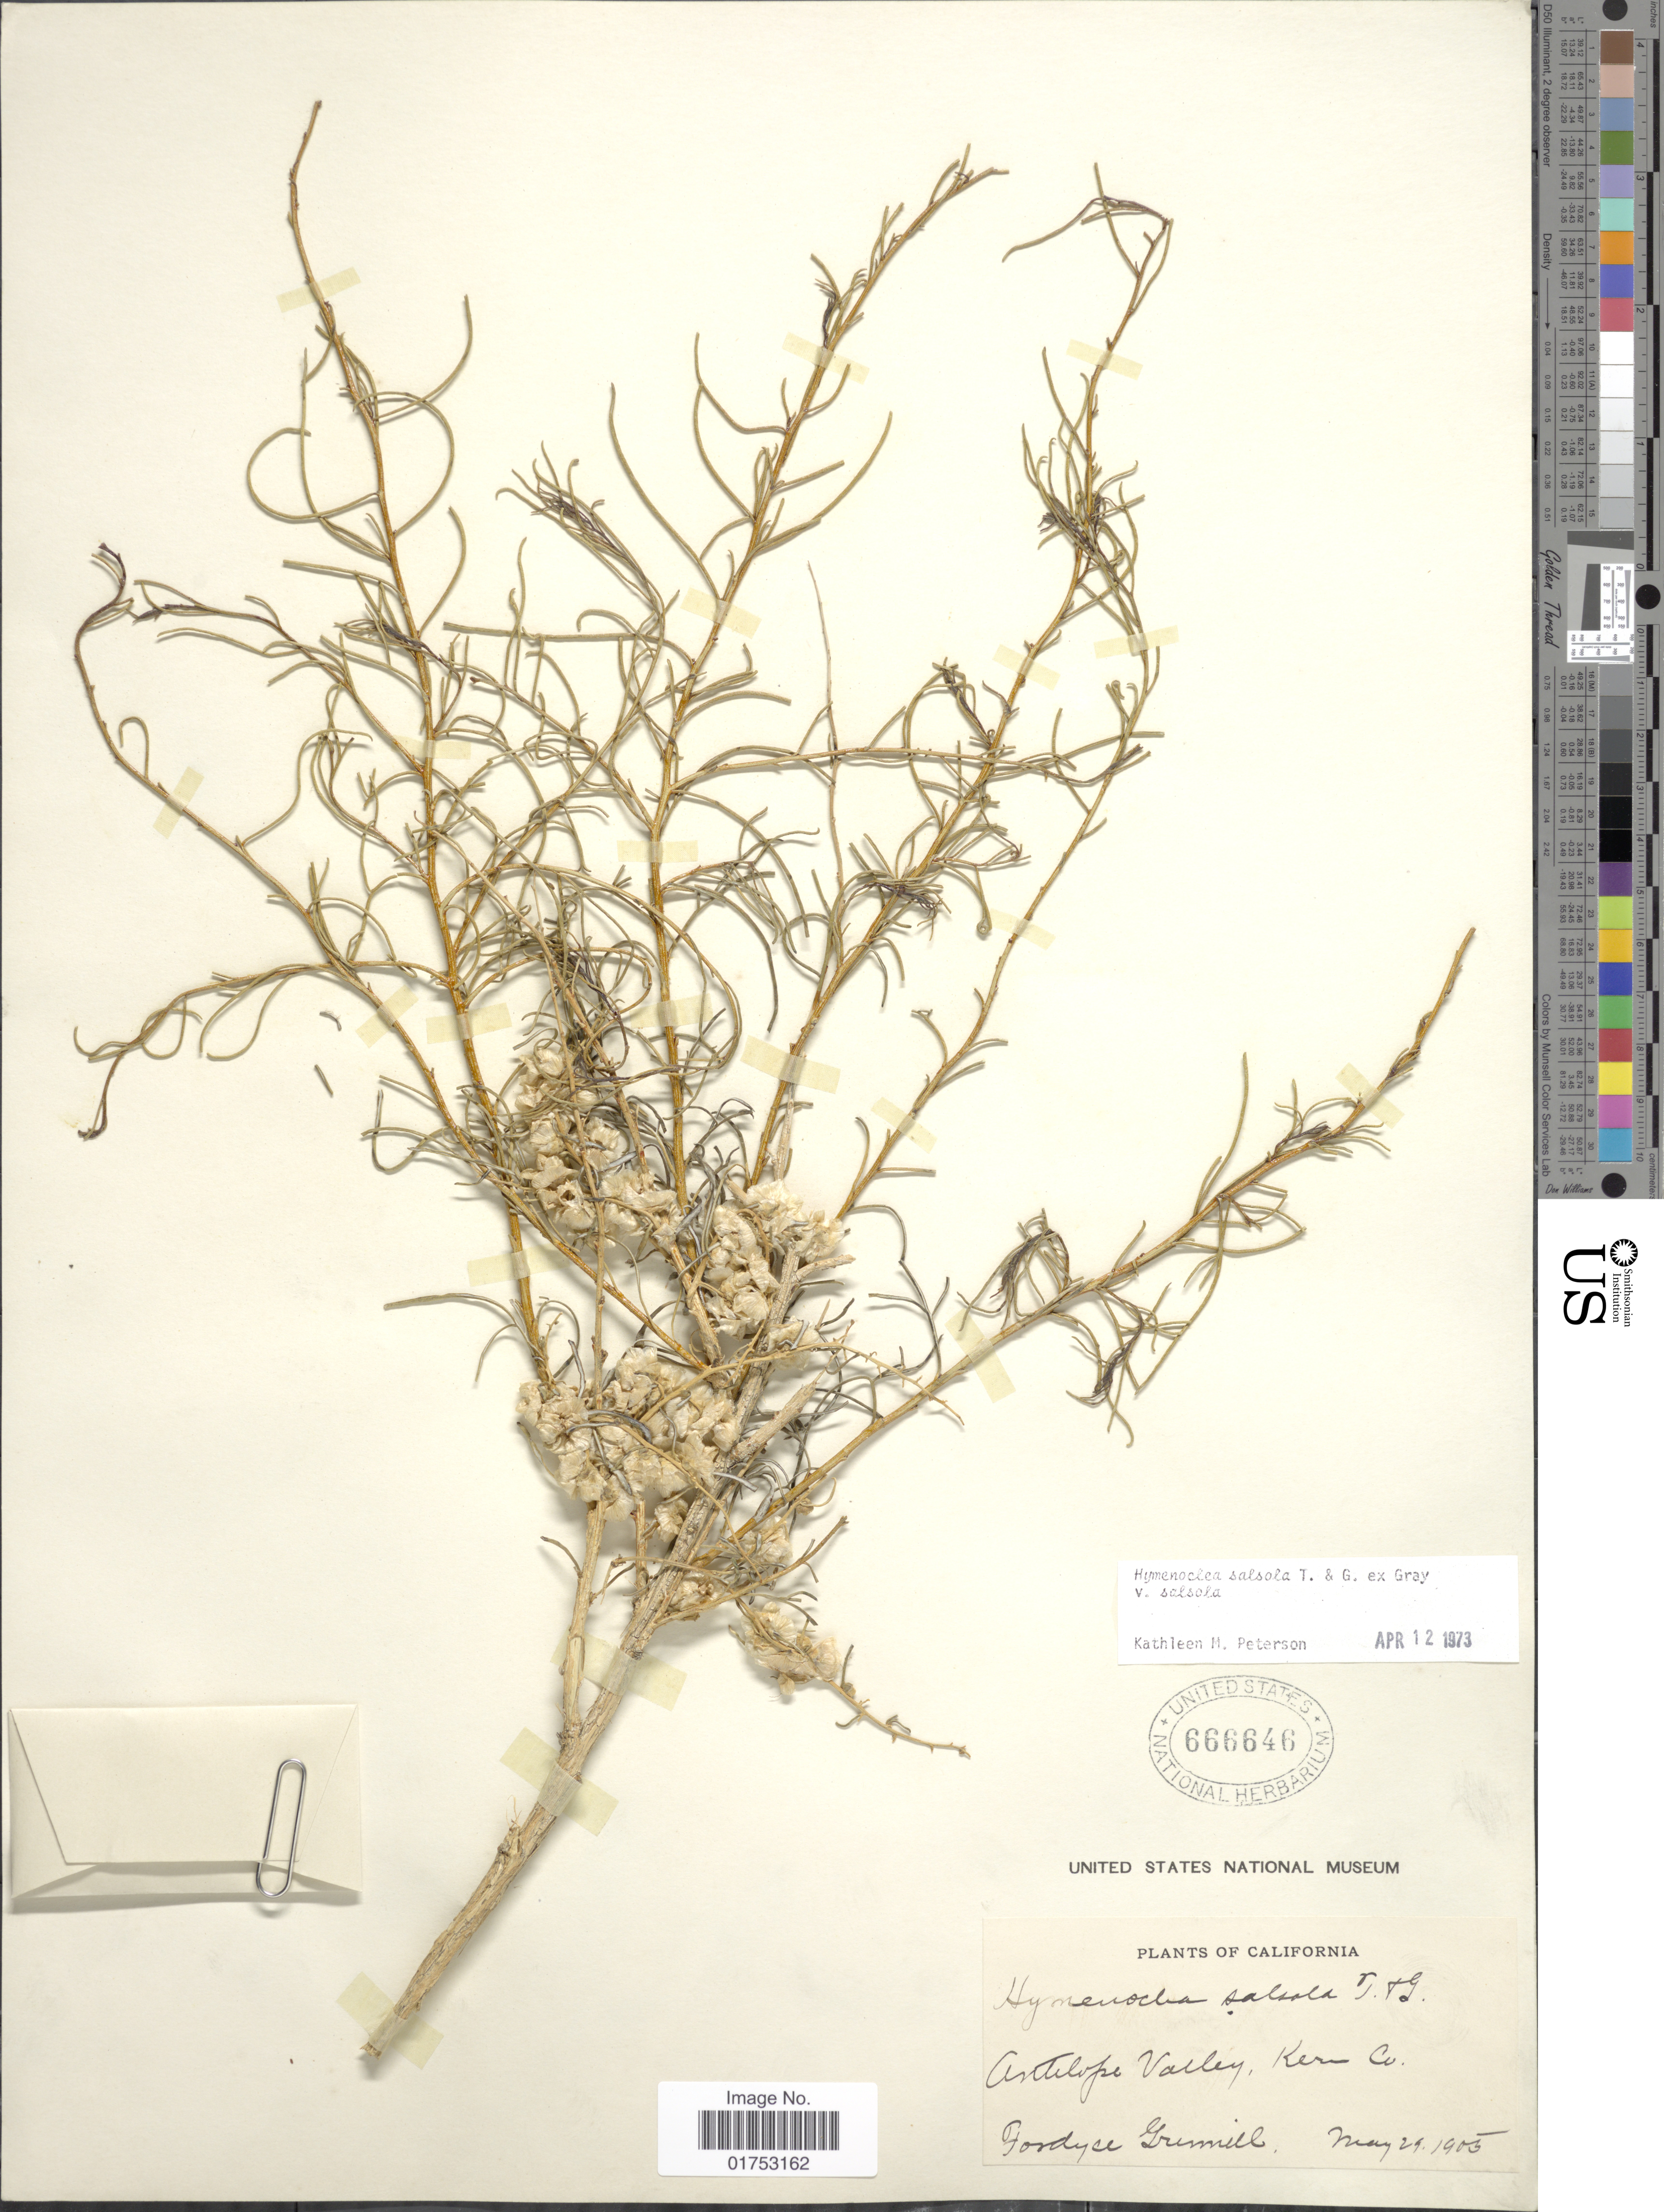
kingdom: Plantae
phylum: Tracheophyta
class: Magnoliopsida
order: Asterales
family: Asteraceae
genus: Hymenoclea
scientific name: Hymenoclea salsola var. salsola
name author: Torr. & A. Gray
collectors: F. Grinnell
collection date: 1905-05-29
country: United States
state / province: California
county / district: Kern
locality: Antelope Valley, Kern Co.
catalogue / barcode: US 666646